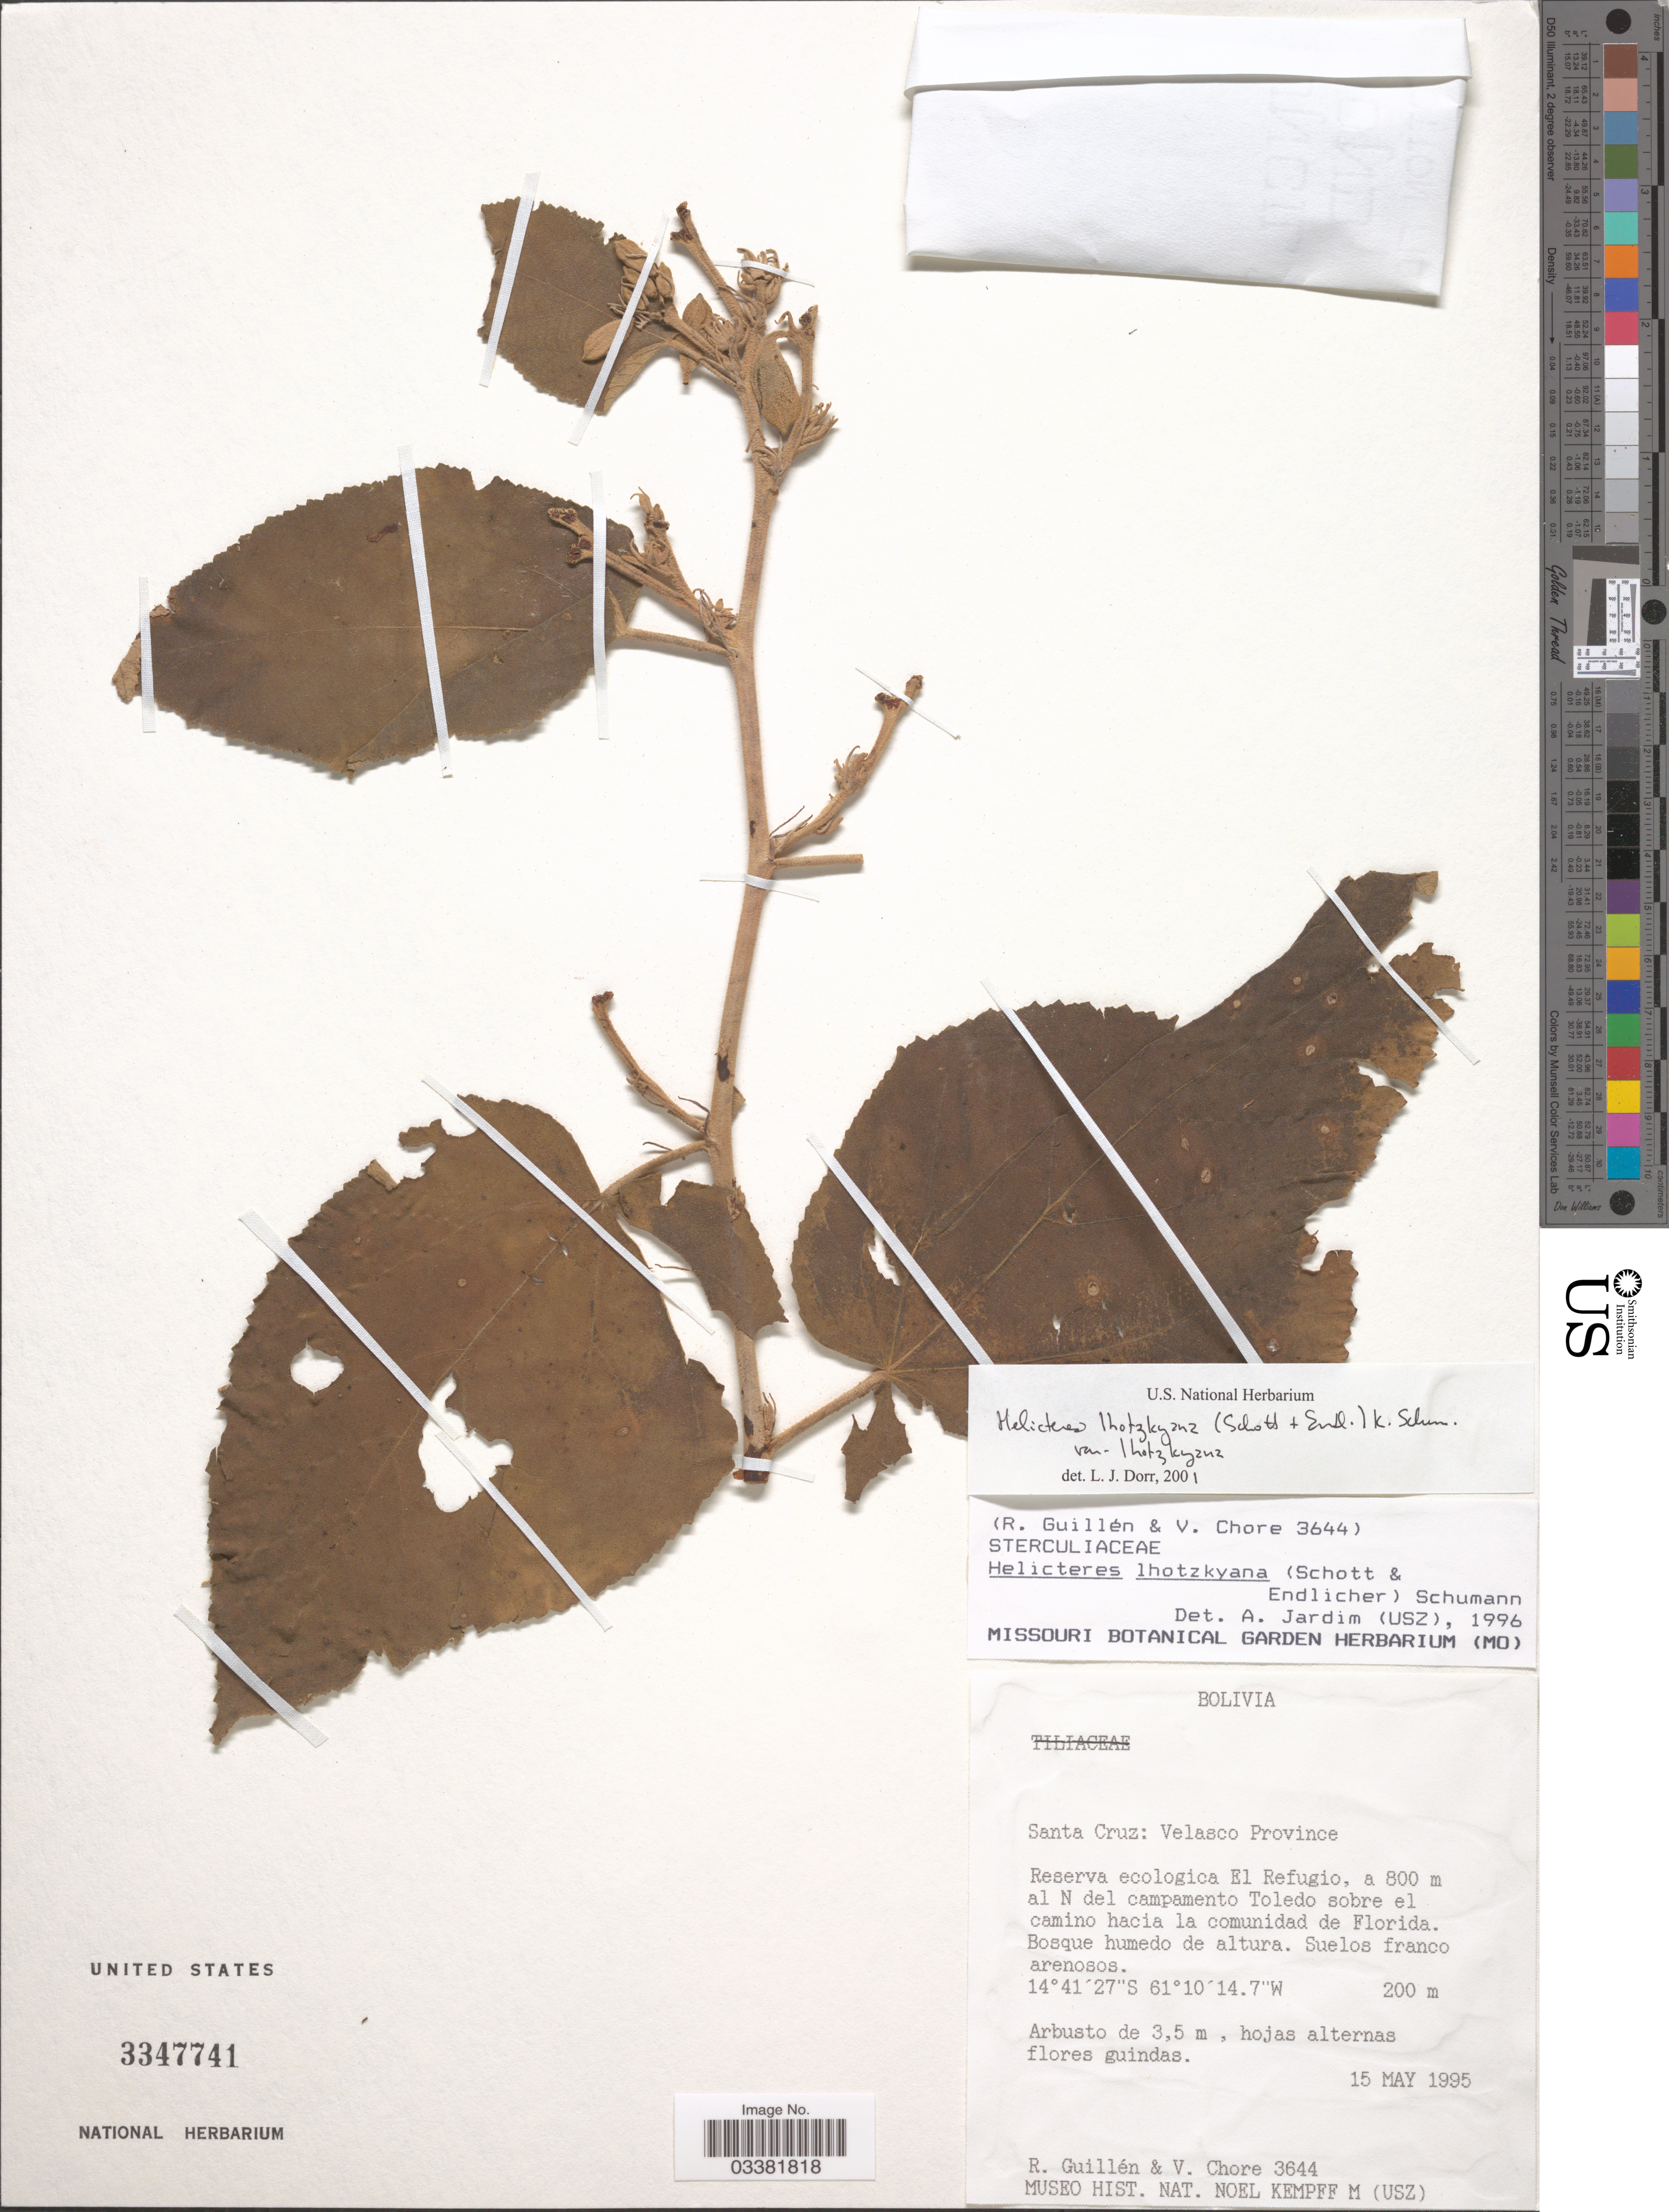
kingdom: Plantae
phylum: Tracheophyta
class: Magnoliopsida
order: Malvales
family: Malvaceae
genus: Helicteres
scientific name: Helicteres lhotzkyana var. lhotzkyana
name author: K. Schum.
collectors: R. Guillen & V. Chore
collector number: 3644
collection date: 1995-05-15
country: Bolivia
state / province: Santa Cruz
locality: Velasco Province. Reserva ecologica El Refugio, a 800 m al N del campamento Toledo sobre el camino hacia la comunidad de Florida.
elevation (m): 200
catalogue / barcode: US 3347741